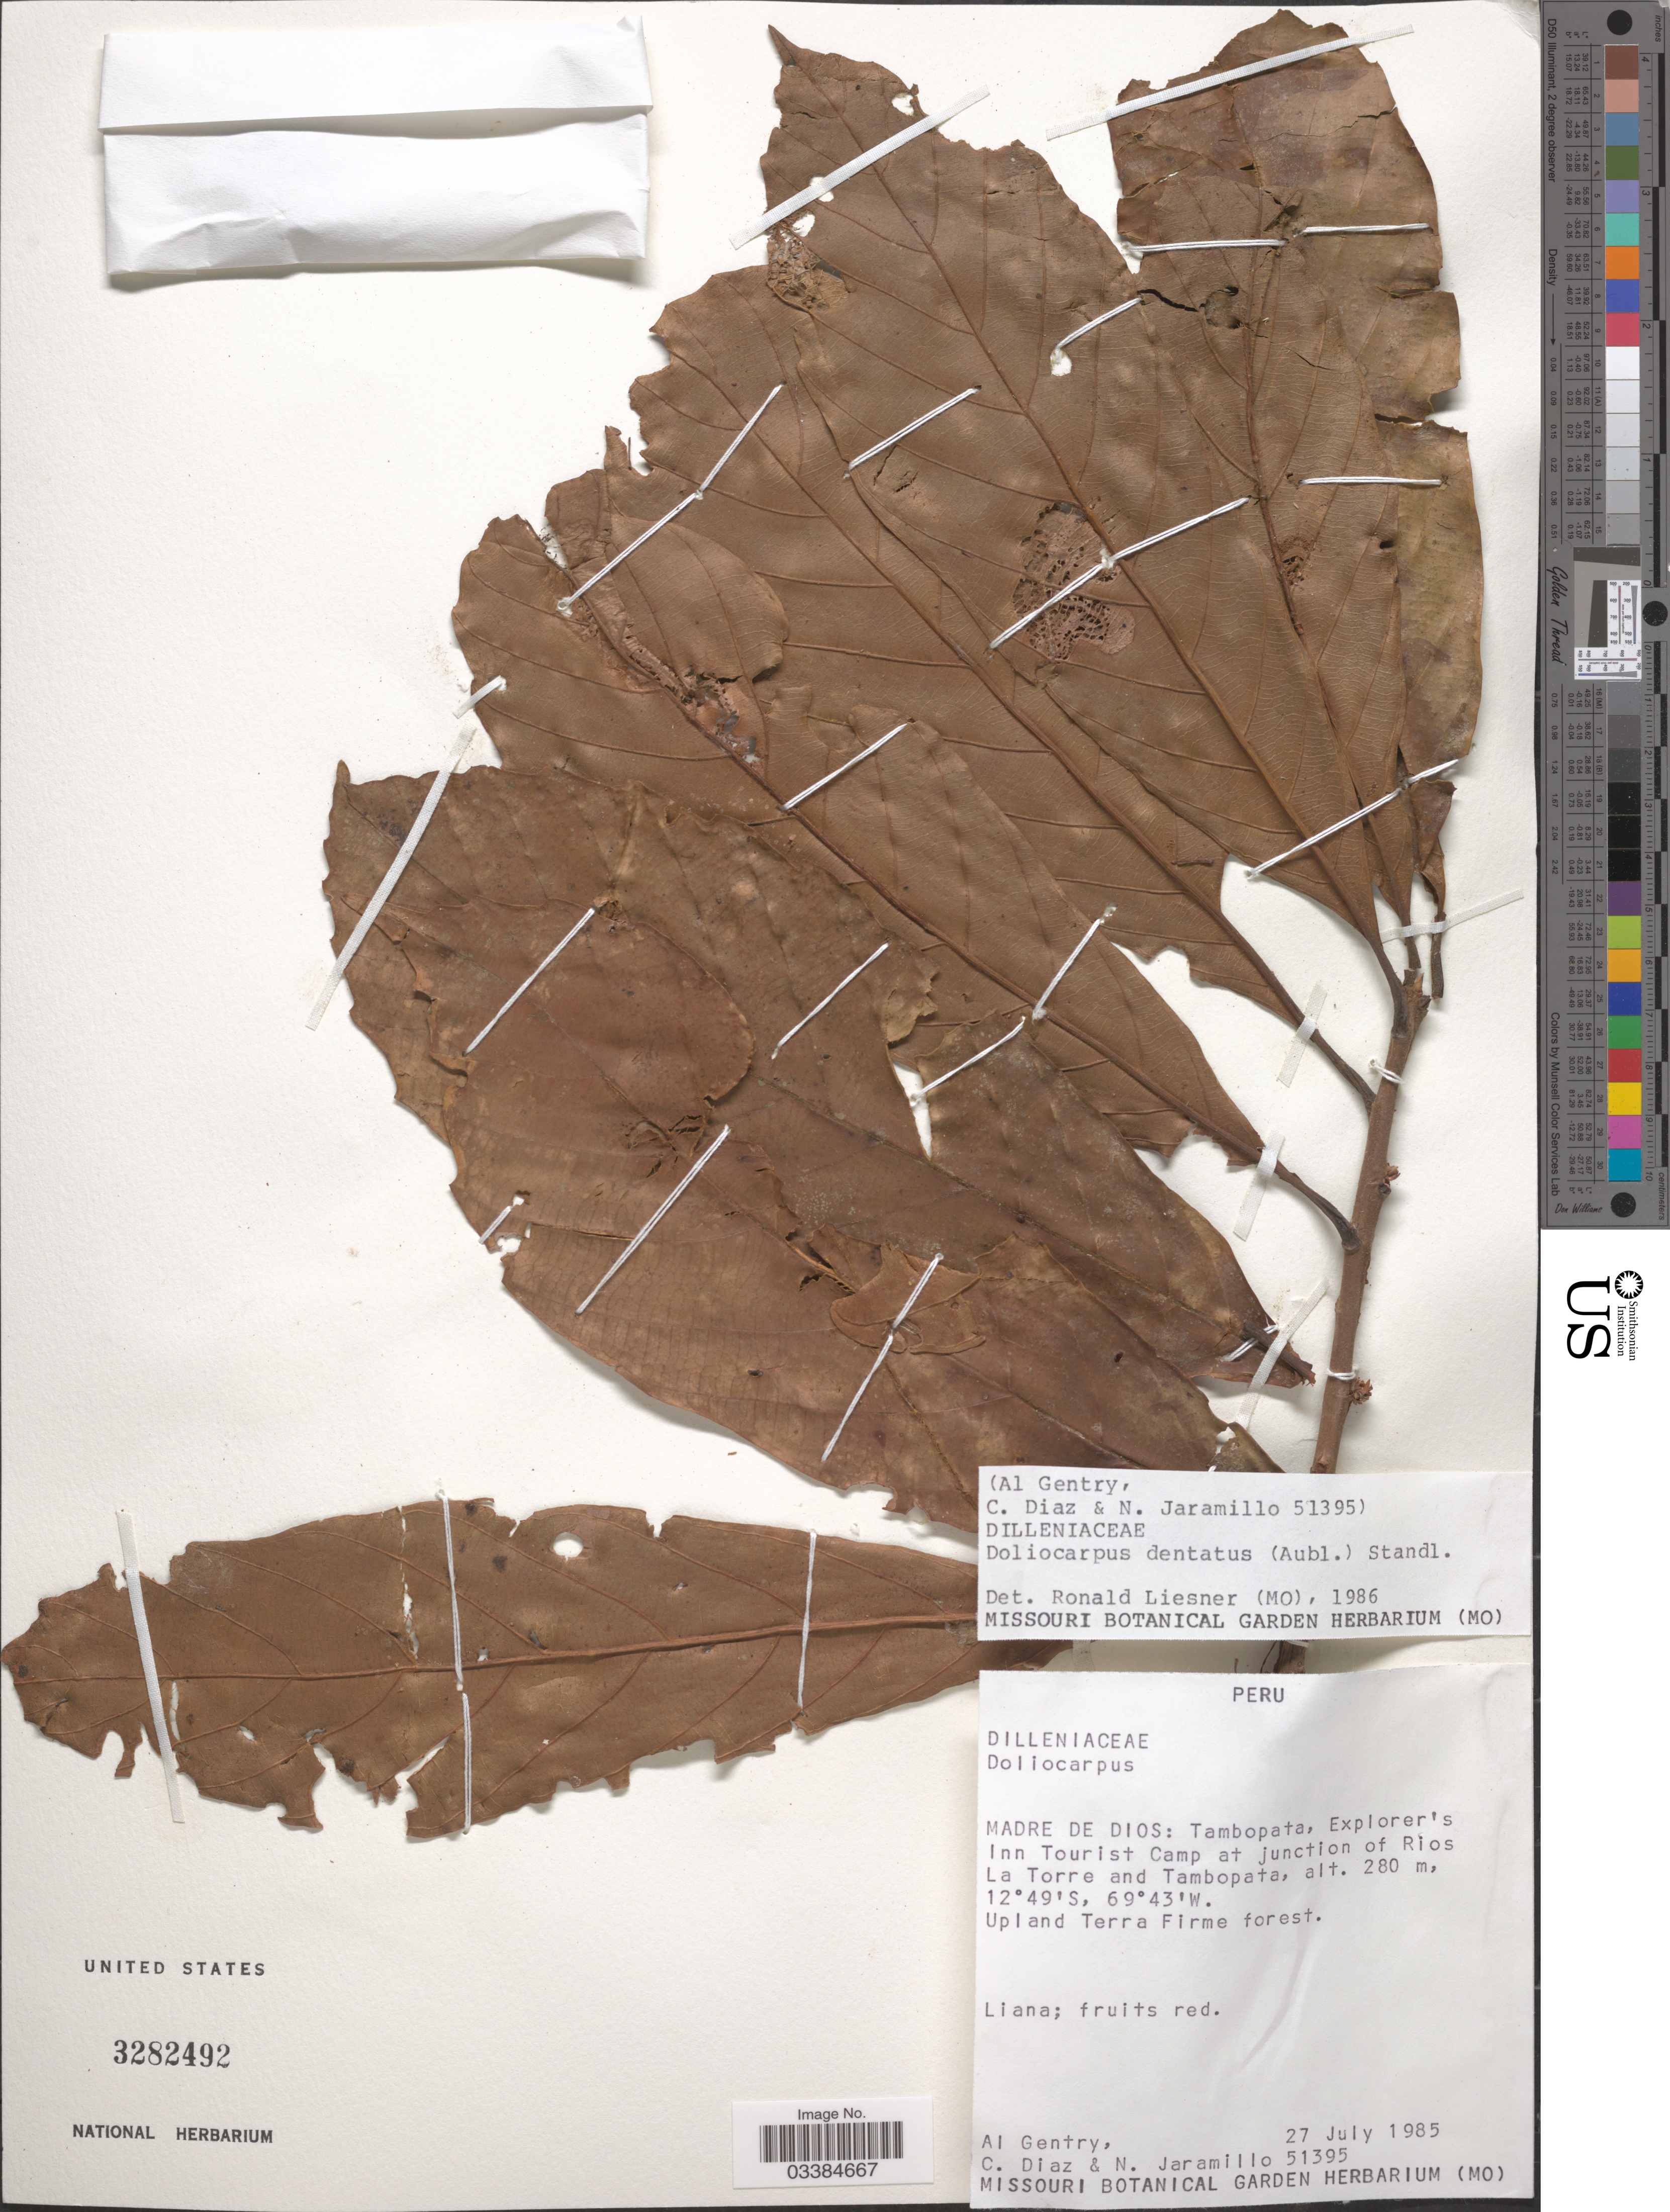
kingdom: Plantae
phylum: Tracheophyta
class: Magnoliopsida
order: Dilleniales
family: Dilleniaceae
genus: Doliocarpus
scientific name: Doliocarpus dentatus subsp. dentatus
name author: (Aubl.) Standl.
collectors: A. H. Gentry, C. Díaz & N. Jaramillo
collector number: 51395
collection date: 1985-07-27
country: Peru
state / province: Madre de Dios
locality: Tambopata, Explorer's Inn Tourist Camp at junction of Rios La Torre and Tambopata.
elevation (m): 280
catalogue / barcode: US 3282492